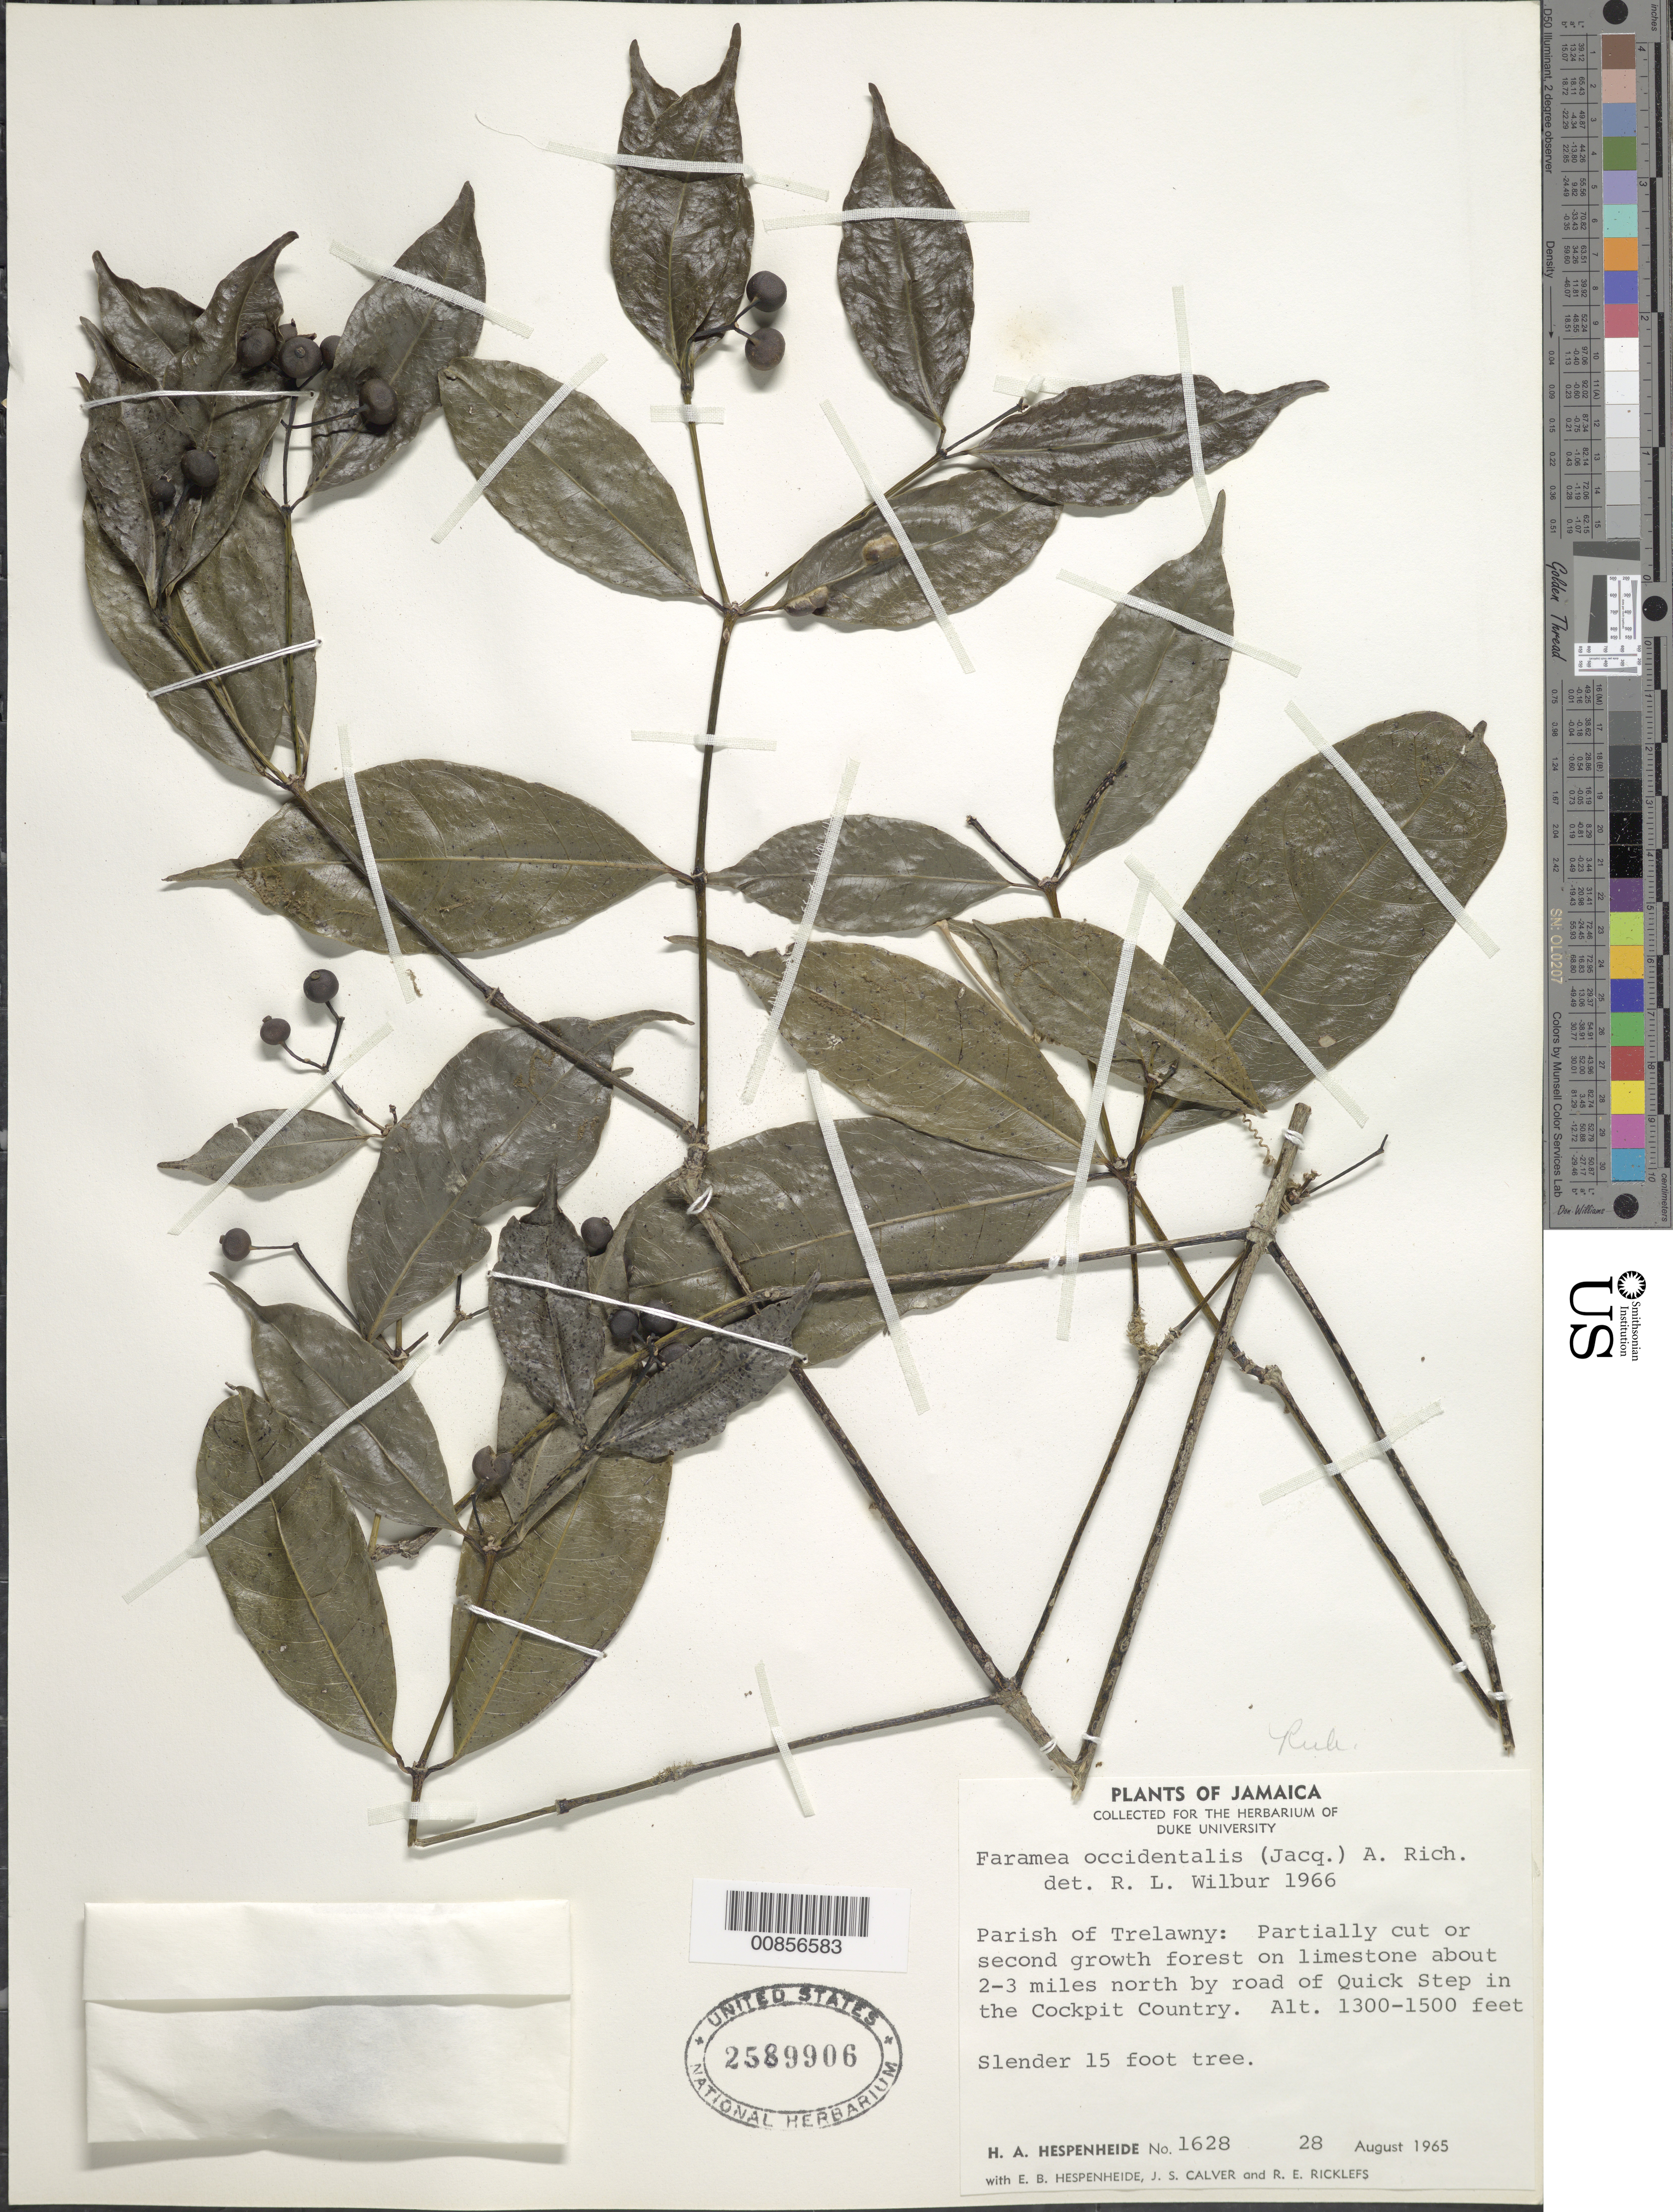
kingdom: Plantae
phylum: Tracheophyta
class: Magnoliopsida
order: Gentianales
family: Rubiaceae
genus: Faramea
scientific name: Faramea occidentalis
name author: (L.) A. Rich.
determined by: Wilbur, R. L.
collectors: H. A. Hespenheide, E. Hespenheide, J. Calver & R. Ricklefs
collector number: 1628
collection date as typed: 28 Aug 1965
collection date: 1965-08-28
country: Jamaica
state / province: Trelawny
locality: Forest about 2-3 miles north, by road of Quick Step in the Cockpit Country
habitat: Partially cut or second growth forest on limestone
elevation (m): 396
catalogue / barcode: US 2589906